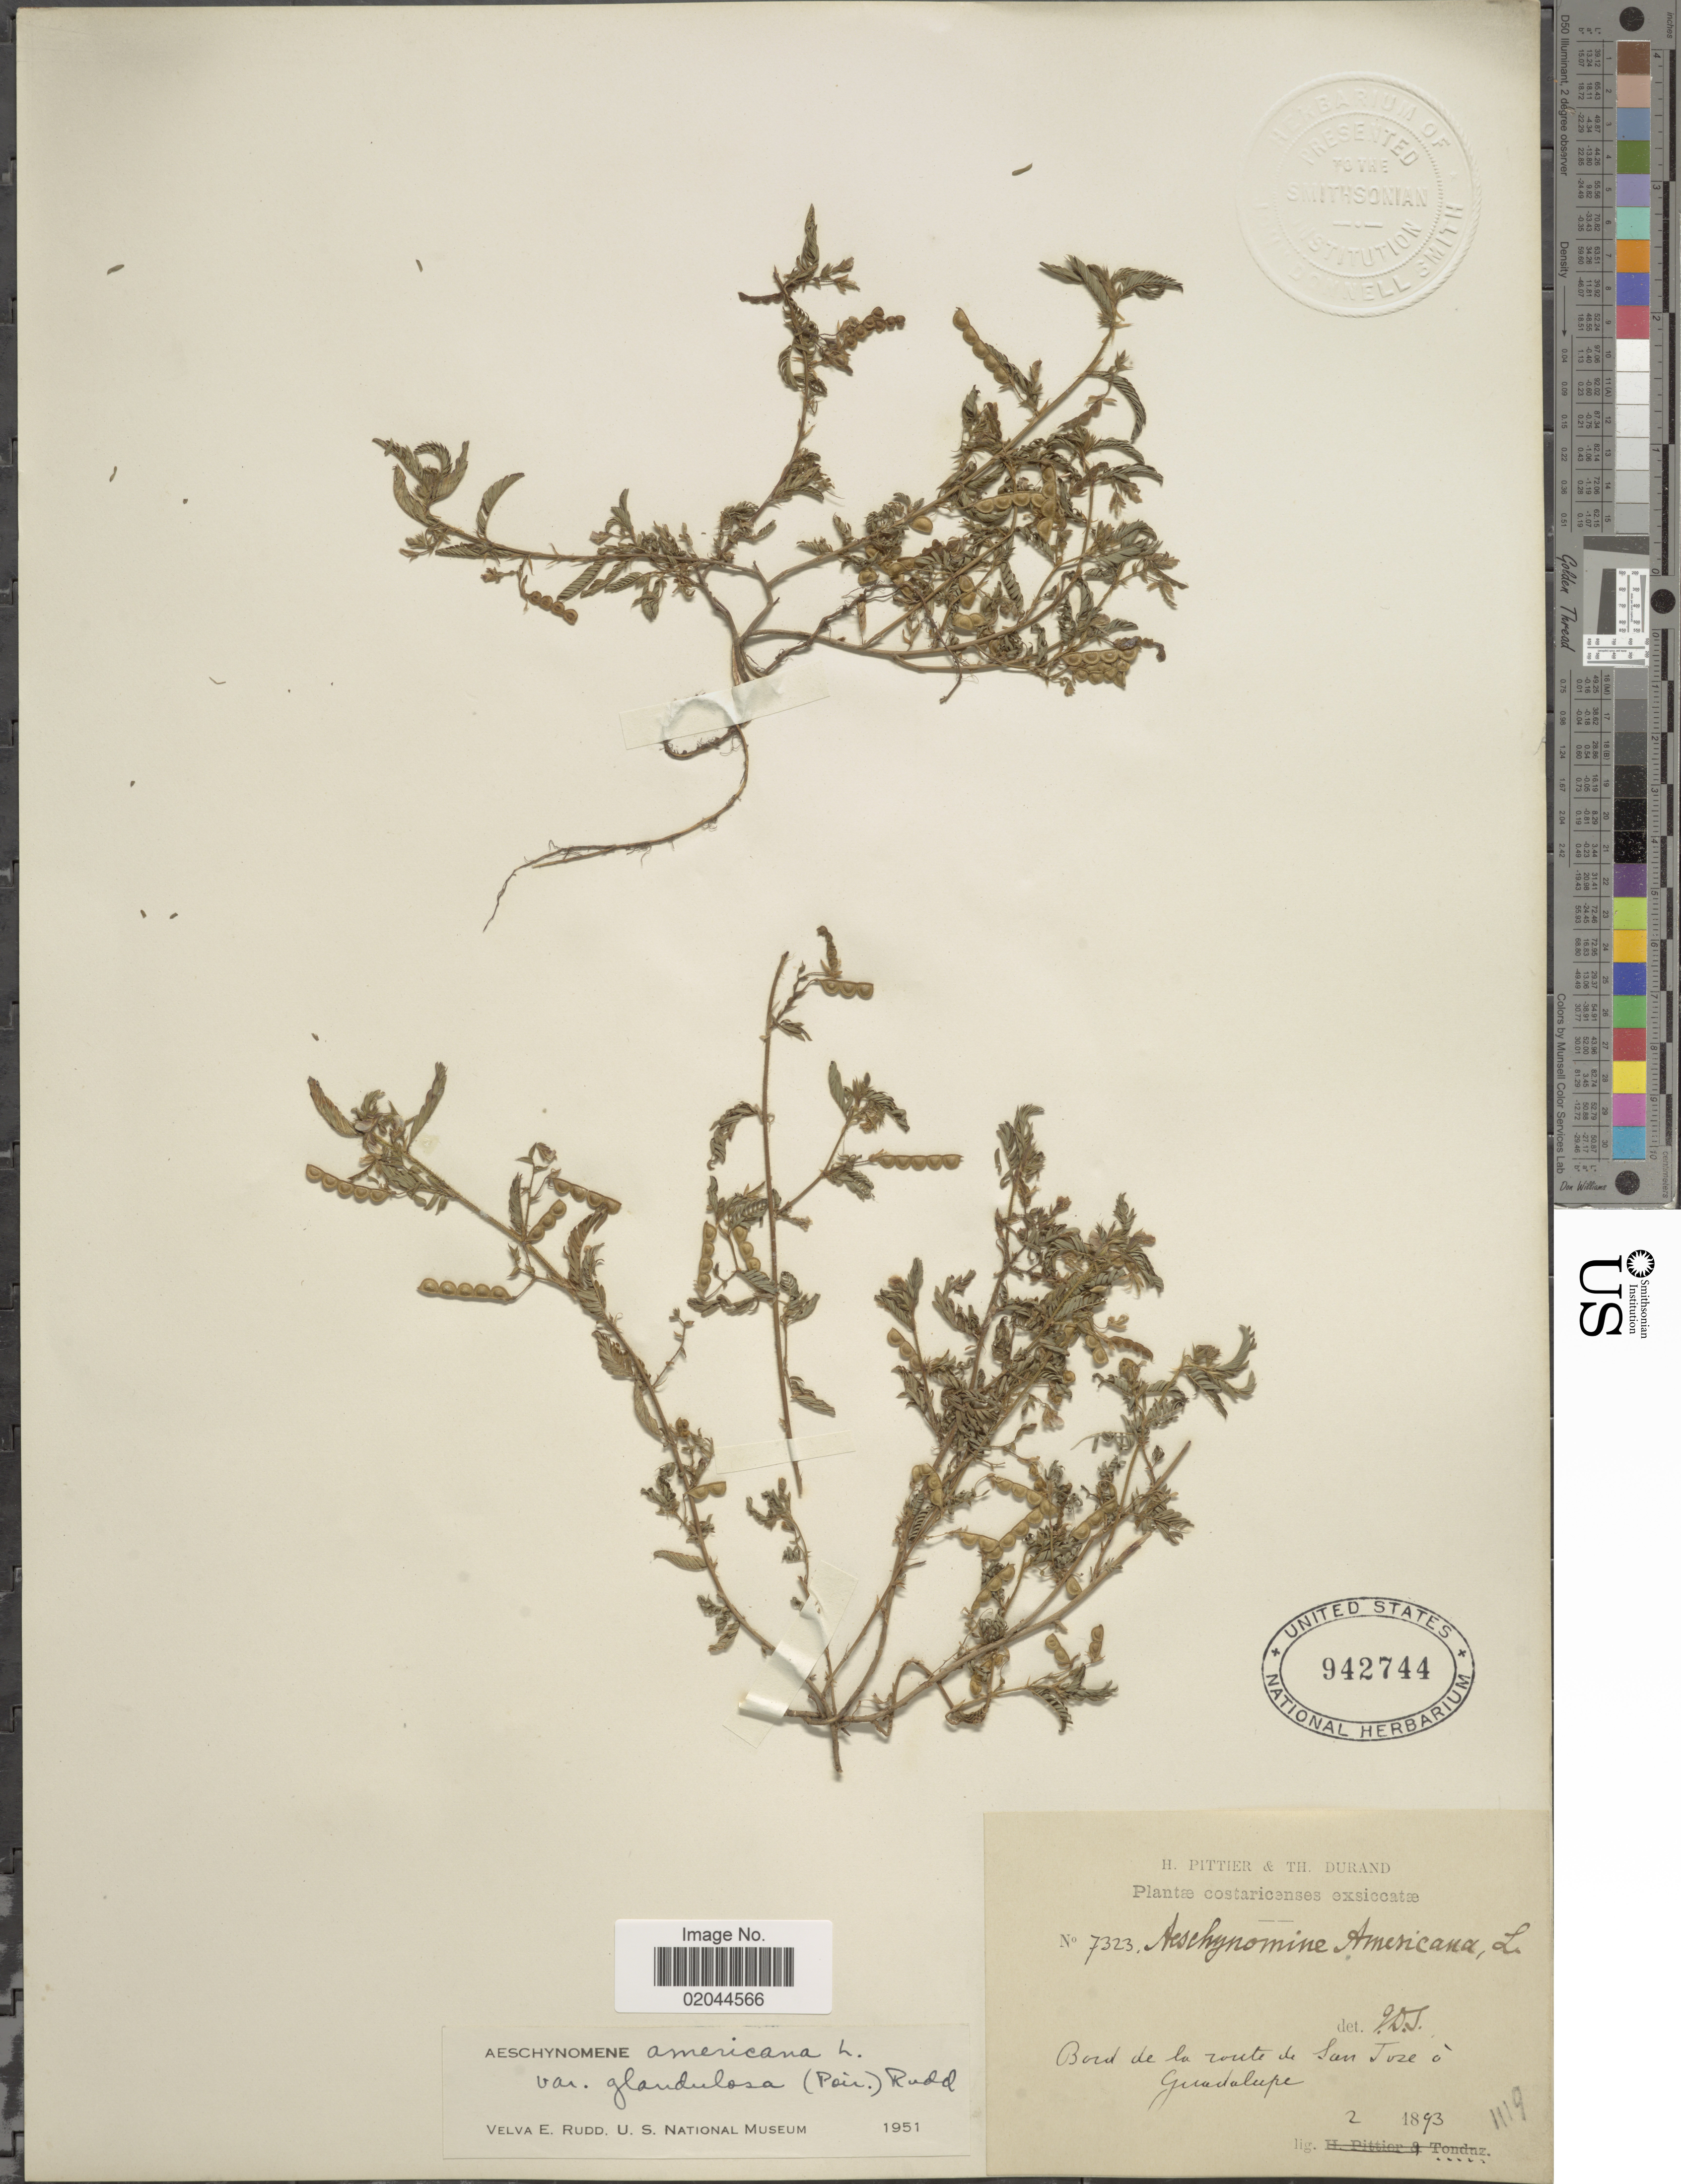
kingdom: Plantae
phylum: Tracheophyta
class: Magnoliopsida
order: Fabales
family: Fabaceae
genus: Aeschynomene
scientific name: Aeschynomene americana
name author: L.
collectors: H. F. Pittier & T. Durand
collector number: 7323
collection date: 1893-02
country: Costa Rica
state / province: San José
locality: Bor de la route de San Jose a Guadalupe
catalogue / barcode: US 942744